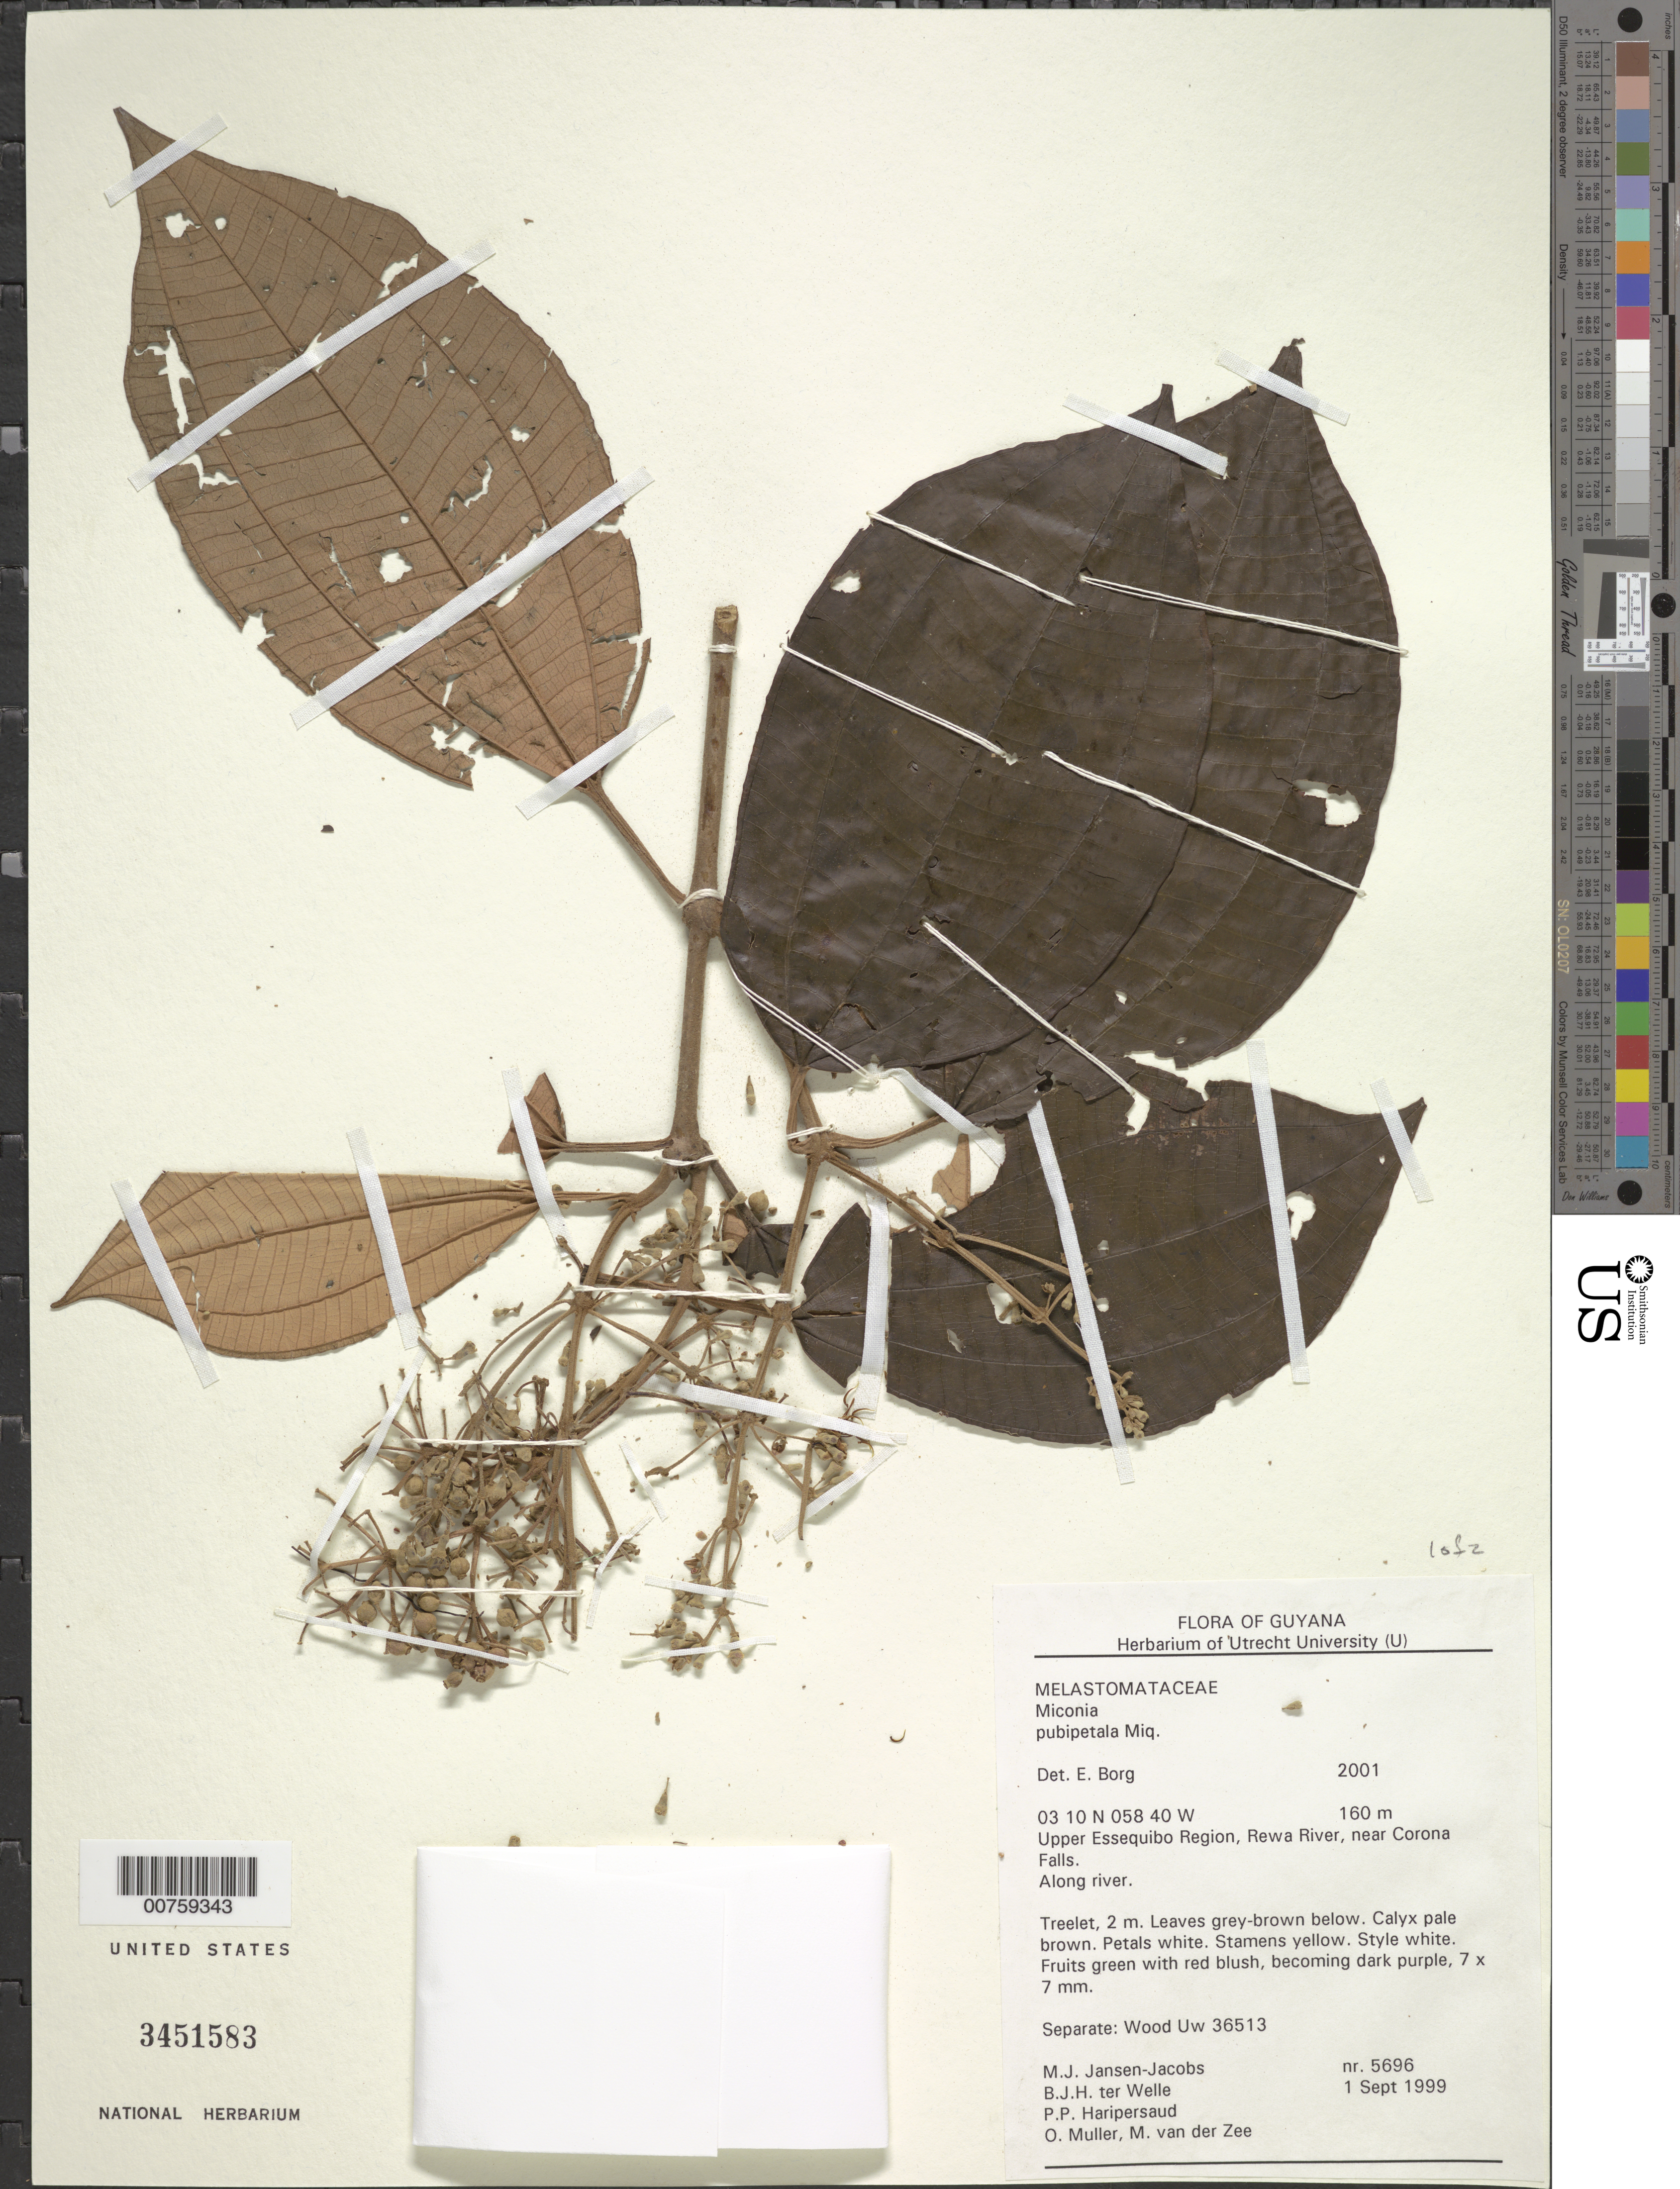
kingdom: Plantae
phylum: Tracheophyta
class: Magnoliopsida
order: Myrtales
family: Melastomataceae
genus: Miconia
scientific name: Miconia pubipetala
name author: Miq.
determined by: Borg, E.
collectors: M. J. Jansen-Jacobs, B. Welle, P. Haripersaud, O. Muller & M. van der Zee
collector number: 5696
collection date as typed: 1-Sep-99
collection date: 1999-09-01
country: Guyana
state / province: U. Takutu-U. Essequibo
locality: Rewa River, near Corona Falls, Upper Essequibo Region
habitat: Along river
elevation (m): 160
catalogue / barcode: US 3451583